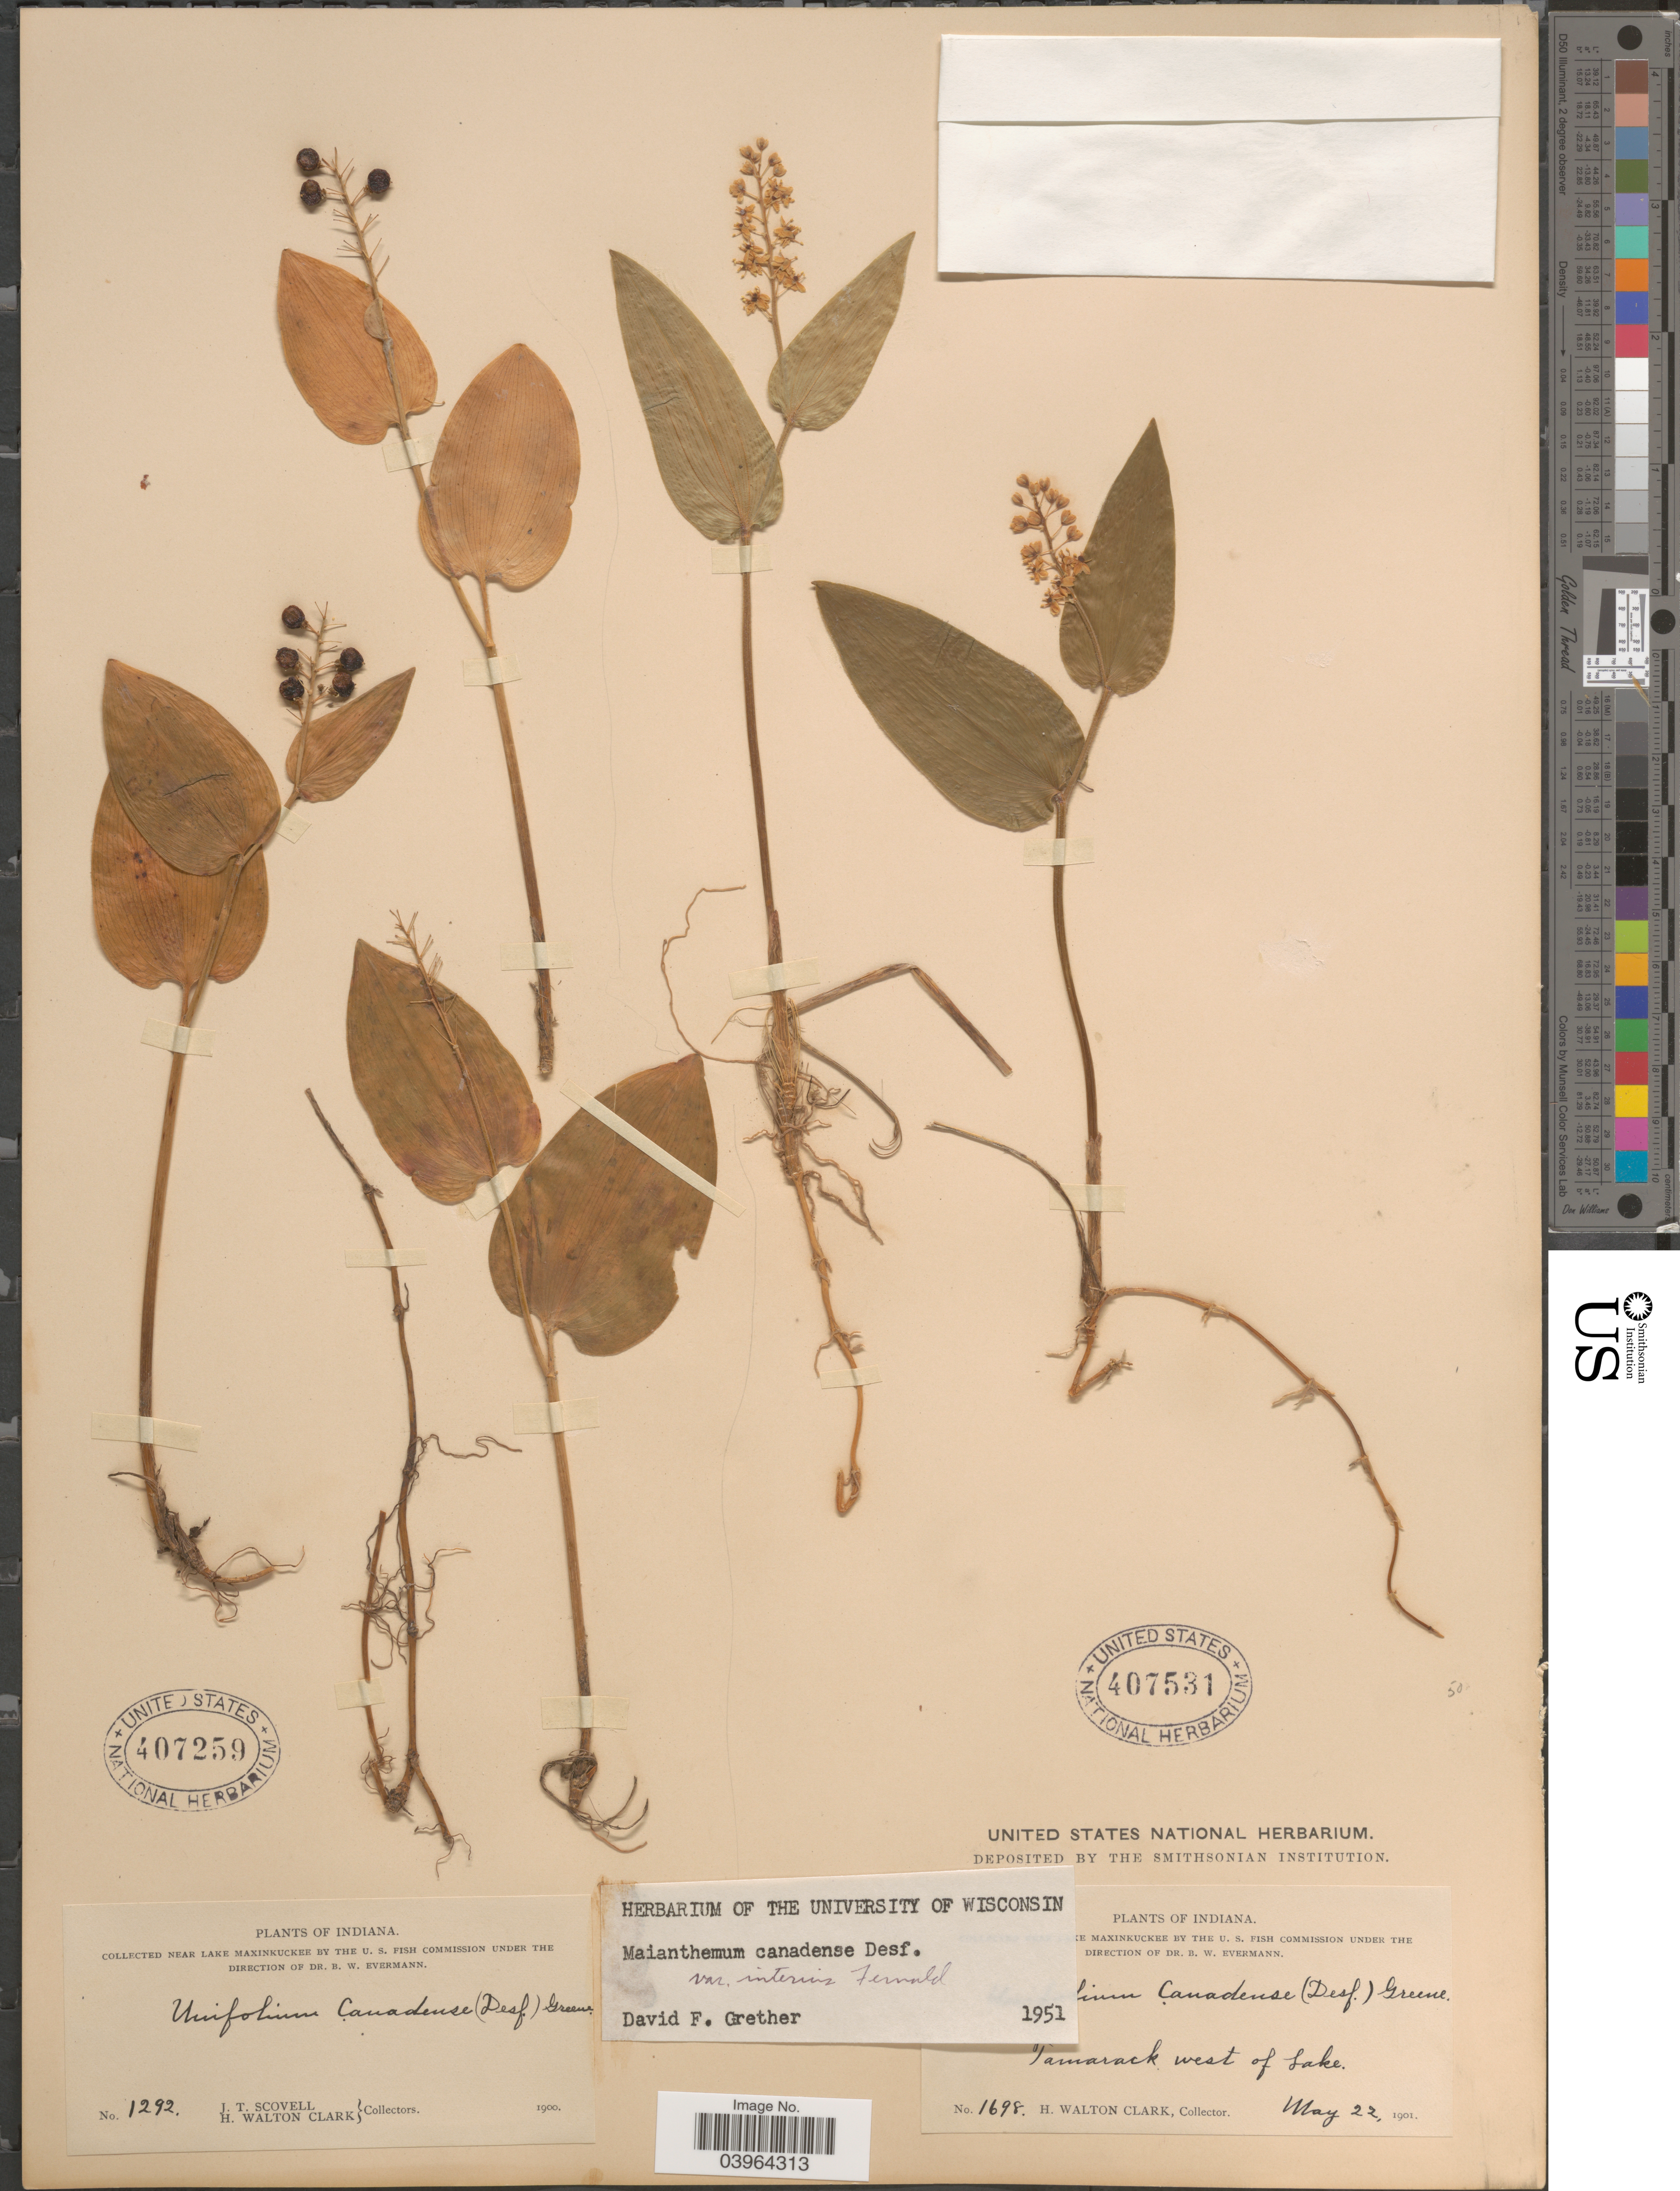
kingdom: Plantae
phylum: Tracheophyta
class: Liliopsida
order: Asparagales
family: Asparagaceae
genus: Maianthemum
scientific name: Maianthemum canadense var. interius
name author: Fernald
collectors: H. W. Clark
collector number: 1698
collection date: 1901-05-22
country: United States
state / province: Indiana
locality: [illegible text] Maxinkuckee. Tamarack west of Lake.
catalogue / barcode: US 407531